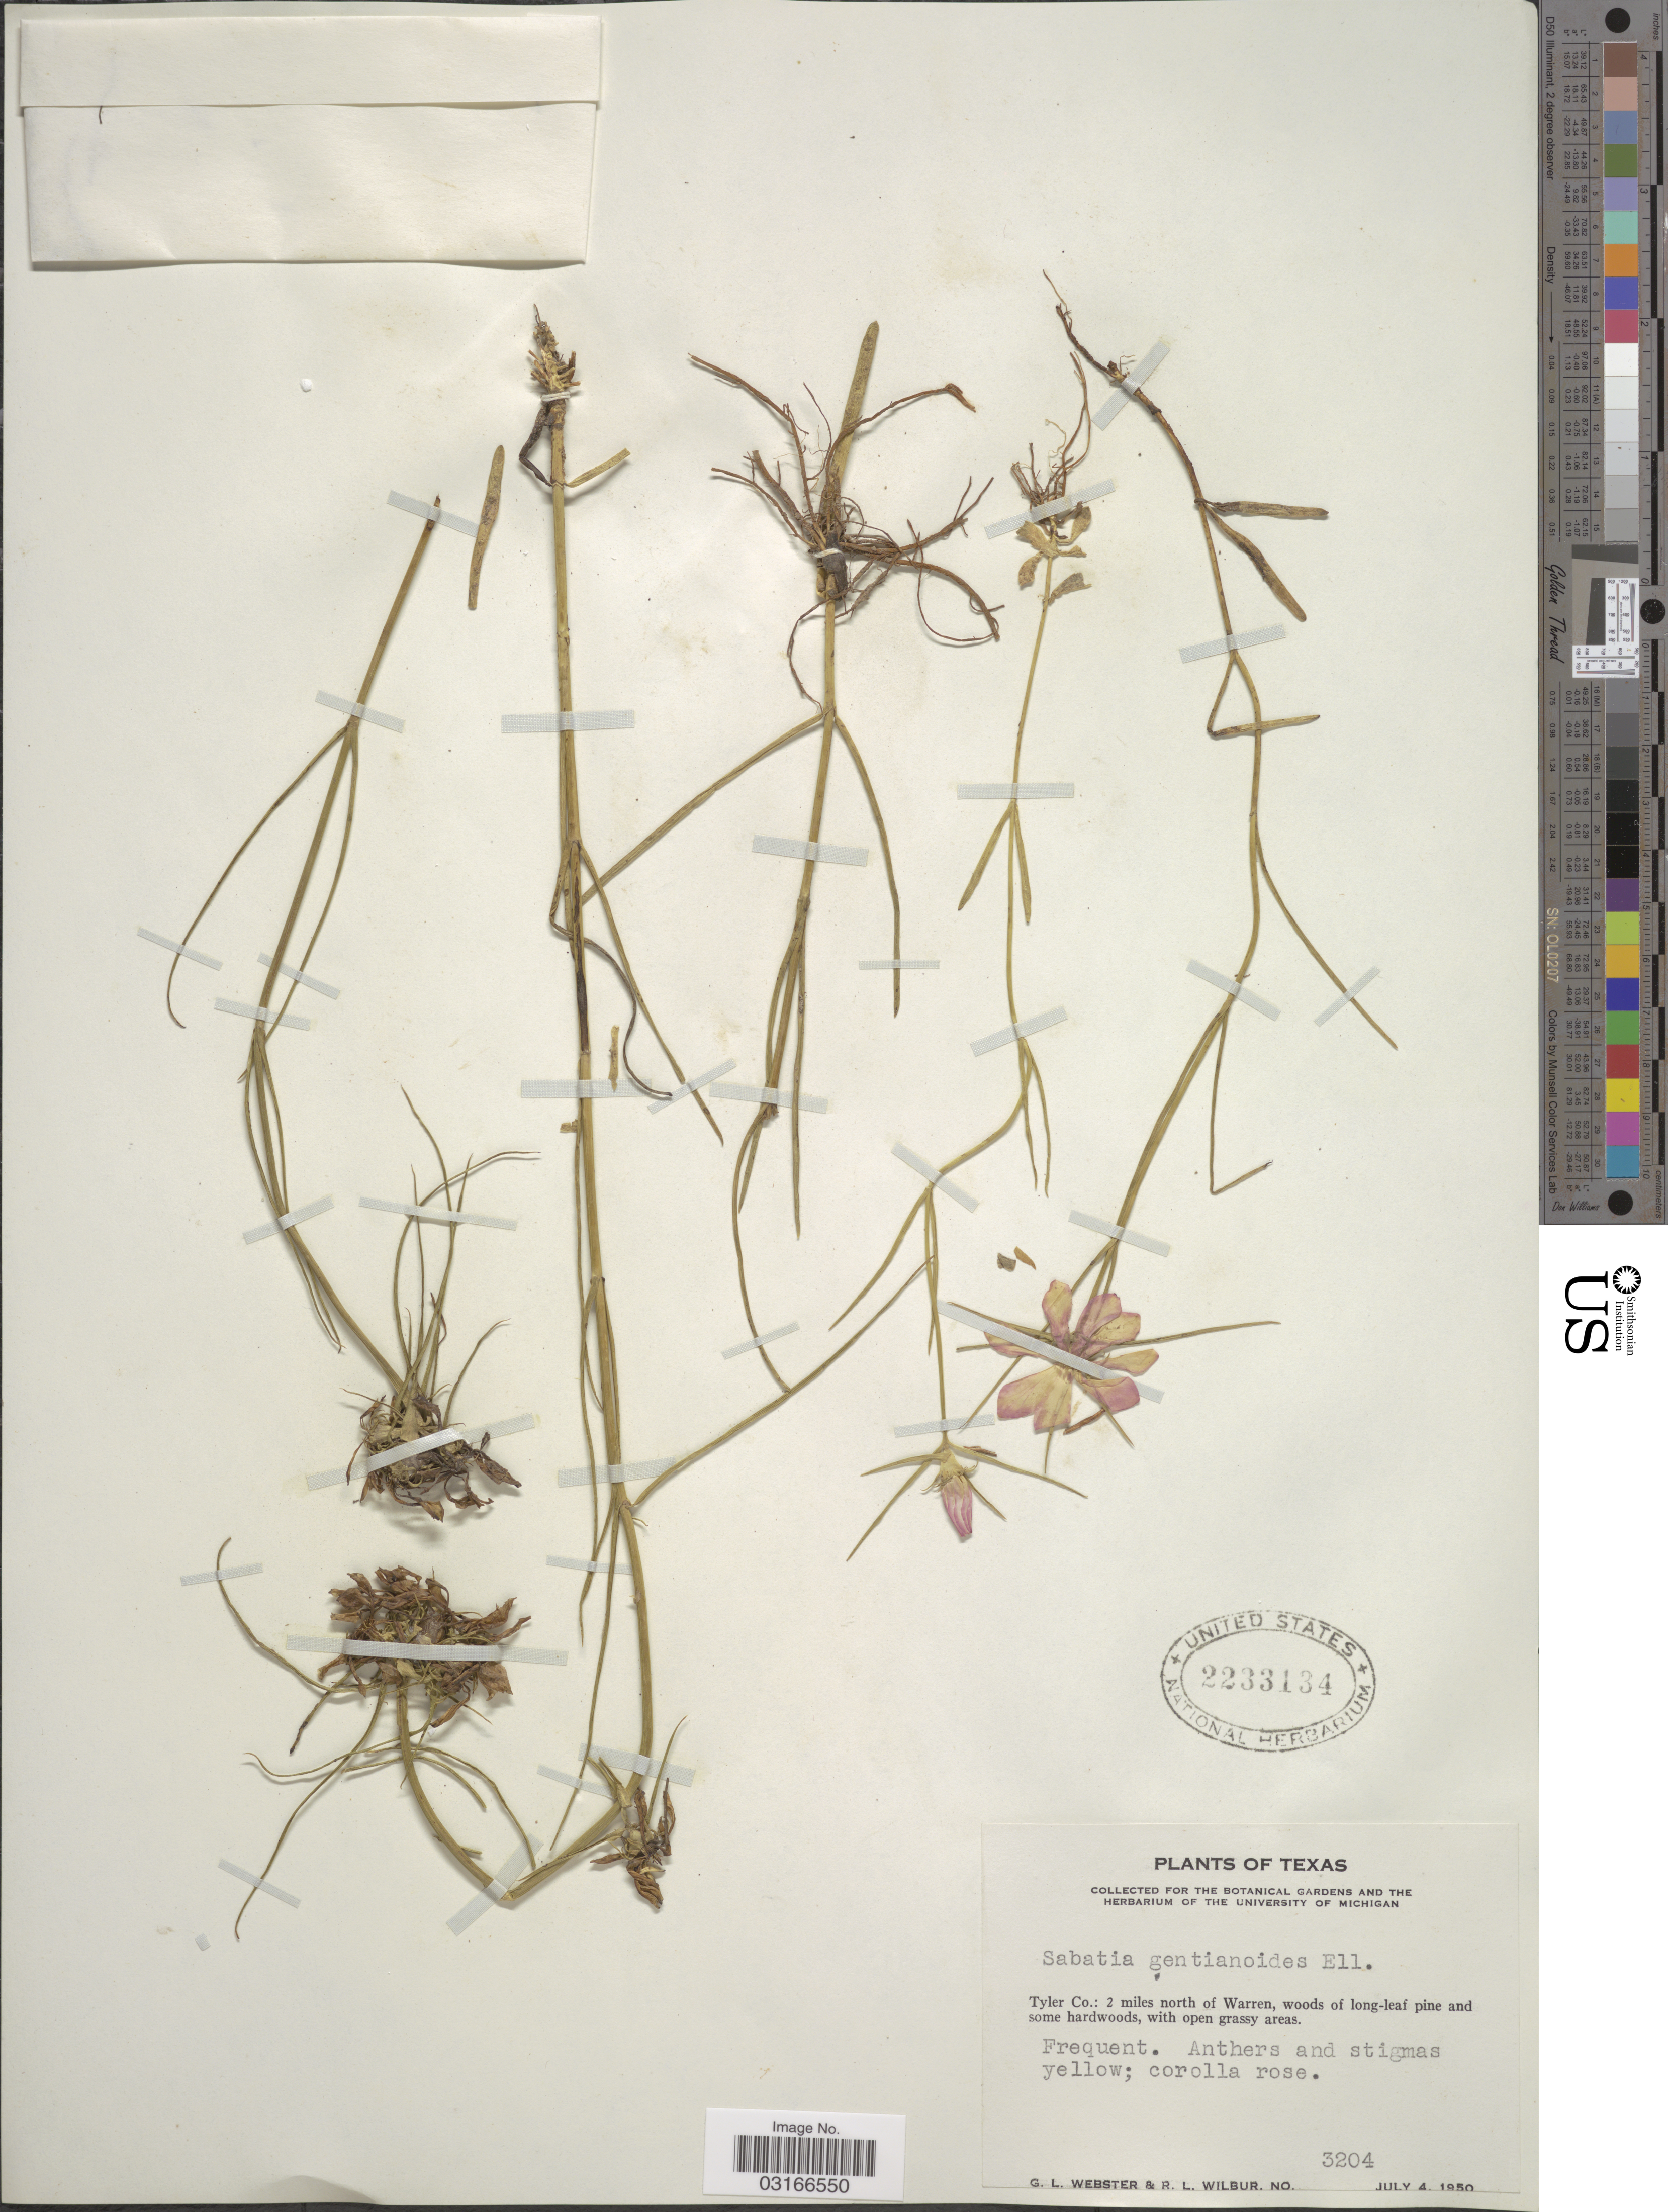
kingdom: Plantae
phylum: Tracheophyta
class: Magnoliopsida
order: Gentianales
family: Gentianaceae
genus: Sabatia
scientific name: Sabatia gentianoides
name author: Elliott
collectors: G. L. Webster & R. L. Wilbur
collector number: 3204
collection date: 1950-07-04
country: United States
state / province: Texas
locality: Tyler Co.: 2 miles north of Warren, woods of long-leaf pine and some hardwoods, with open grassy areas.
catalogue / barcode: US 2233134